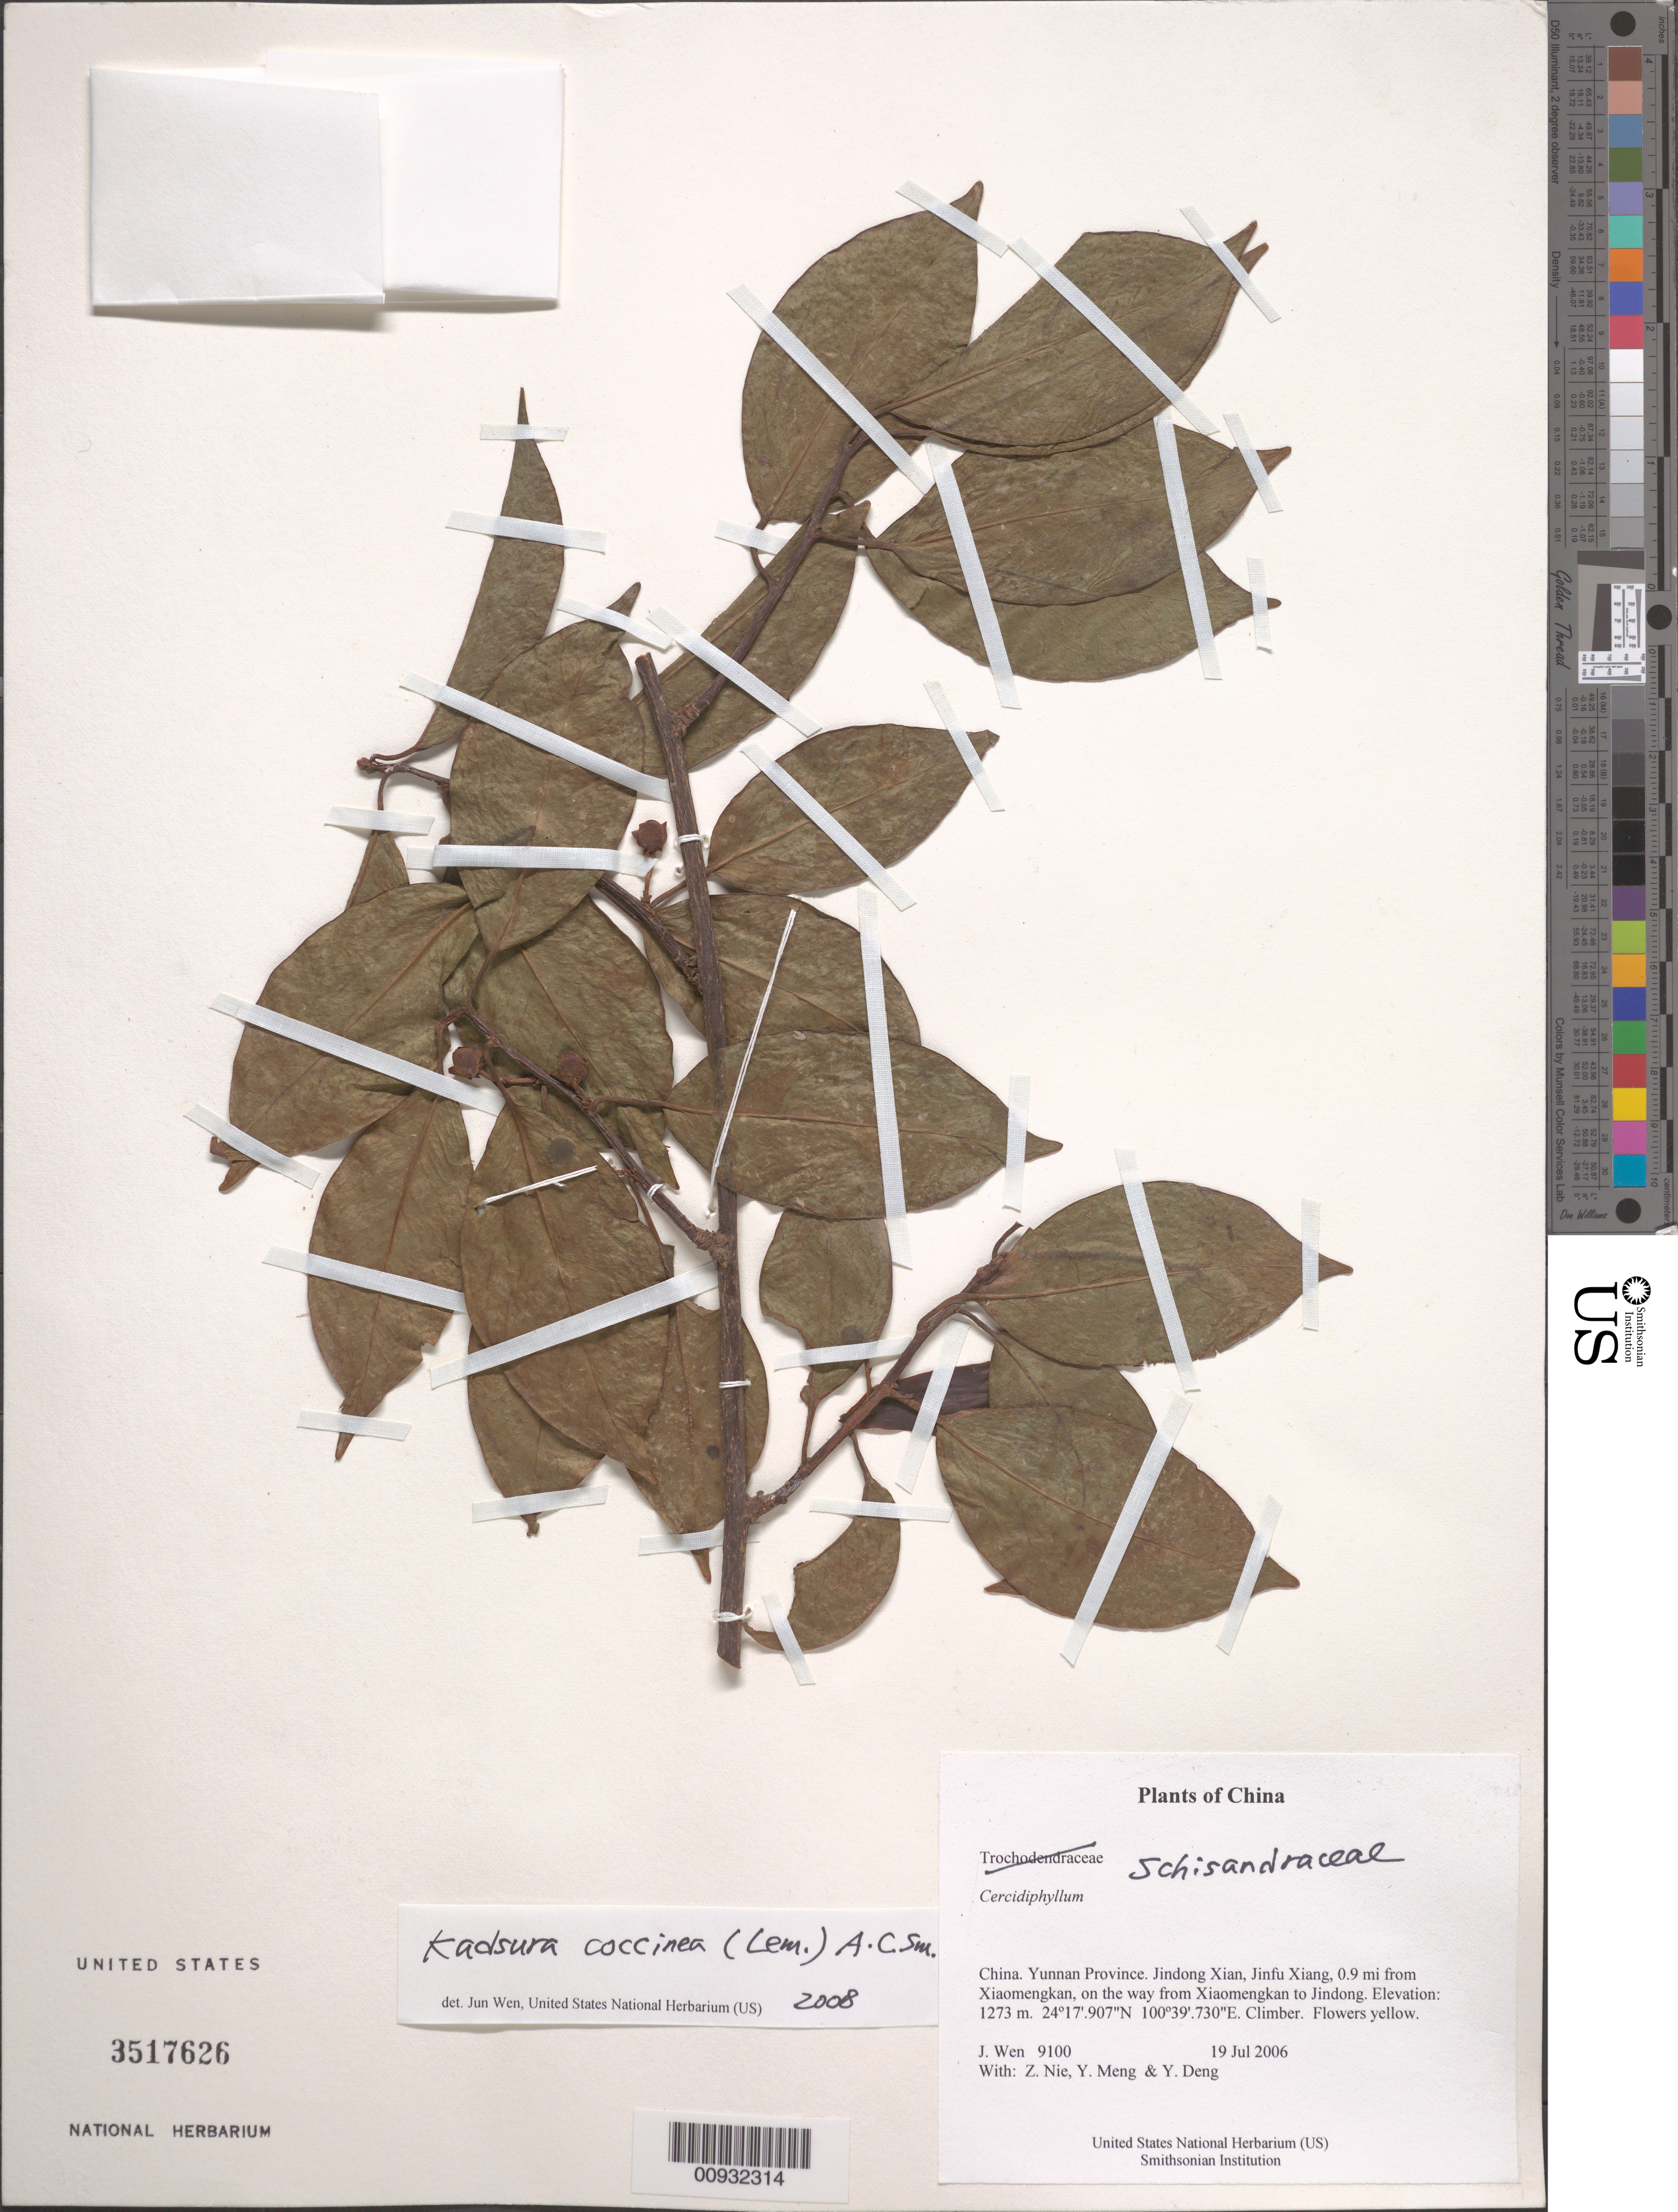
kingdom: Plantae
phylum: Tracheophyta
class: Magnoliopsida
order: Austrobaileyales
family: Schisandraceae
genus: Kadsura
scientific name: Kadsura coccinea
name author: (Lem.) A.C. Sm.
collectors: J. Wen, Z. Nie, Y. Meng & Y. Deng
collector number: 9100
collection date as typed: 19 Jul 2006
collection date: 2006-07-19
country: China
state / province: Yunnan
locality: Yunnan Province. Jindong Xian, Jinfu Xiang, 0.9 mi from Xiaomengkan, on the way from Xiaomengkan to Jindong.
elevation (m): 1273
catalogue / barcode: US 3517626